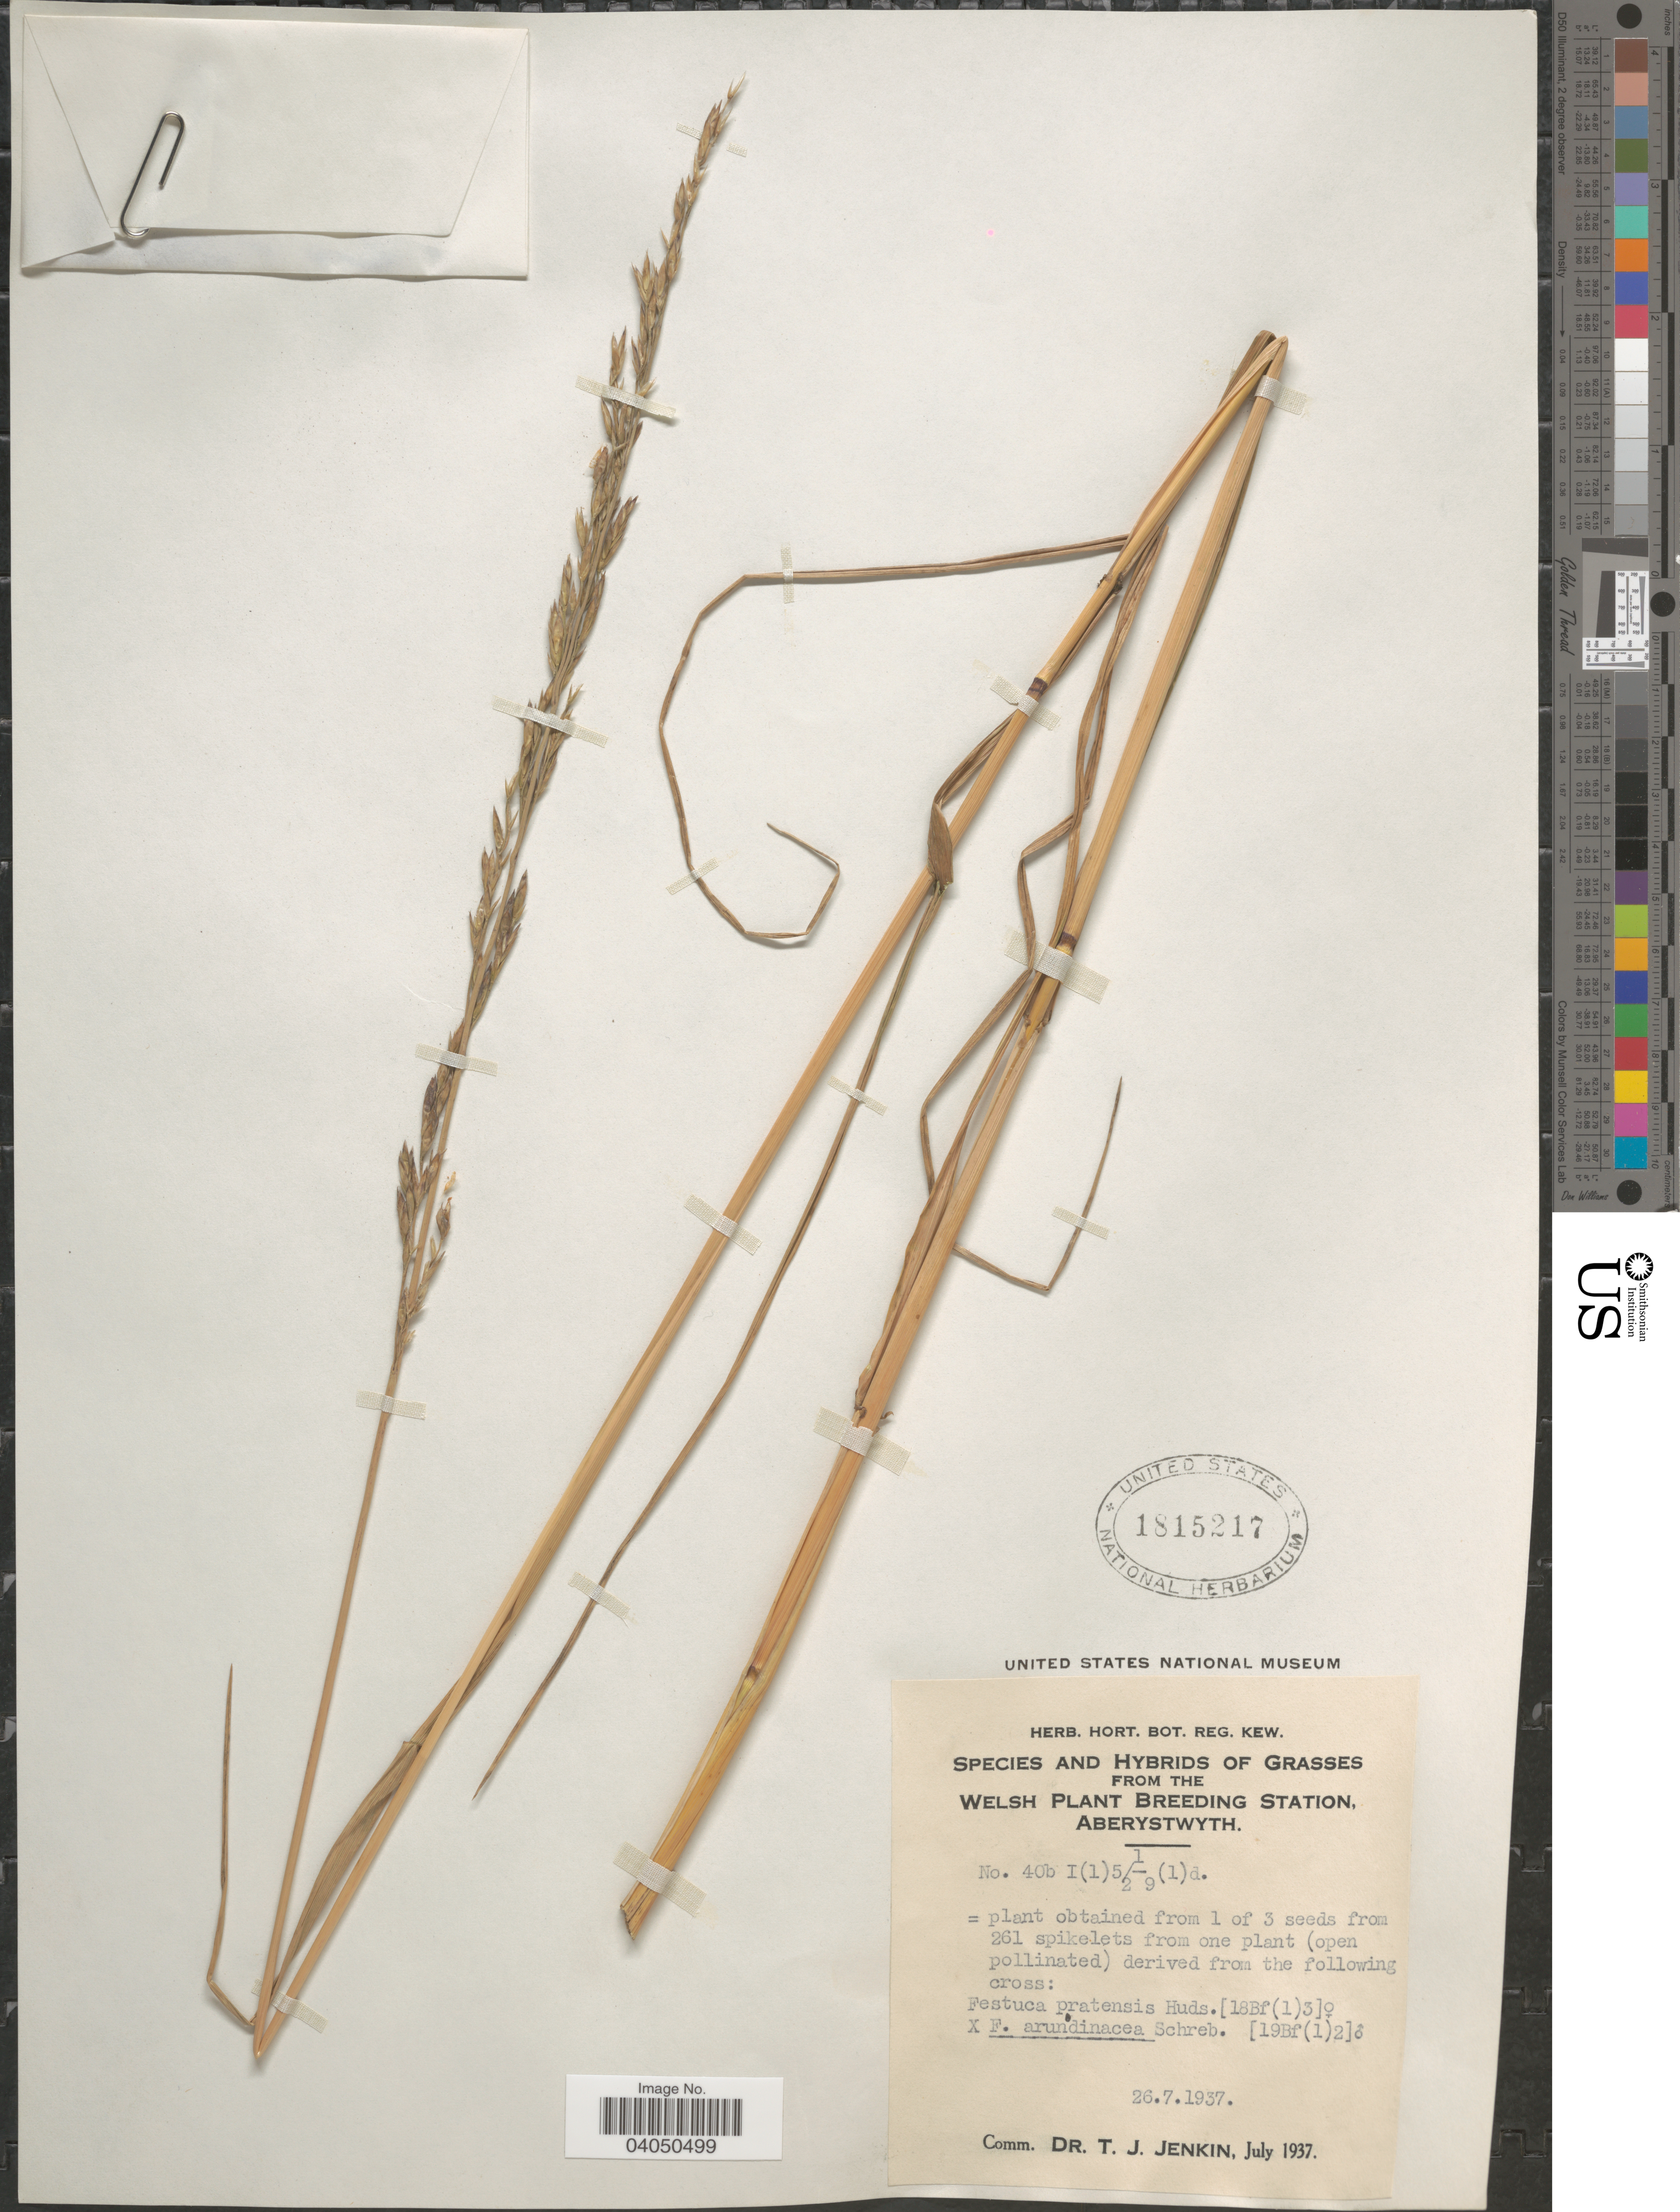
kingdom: Plantae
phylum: Tracheophyta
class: Liliopsida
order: Poales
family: Poaceae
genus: Festuca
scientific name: Festuca sp.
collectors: Ex herb. Hort. Bot. Reg. Kew.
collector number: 40b I (1)5/ ½9 (1)d*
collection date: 1937-07-26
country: United Kingdom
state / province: Wales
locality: Welsh Plant Breeding Station, Aberystwyth.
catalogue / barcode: US 1815217